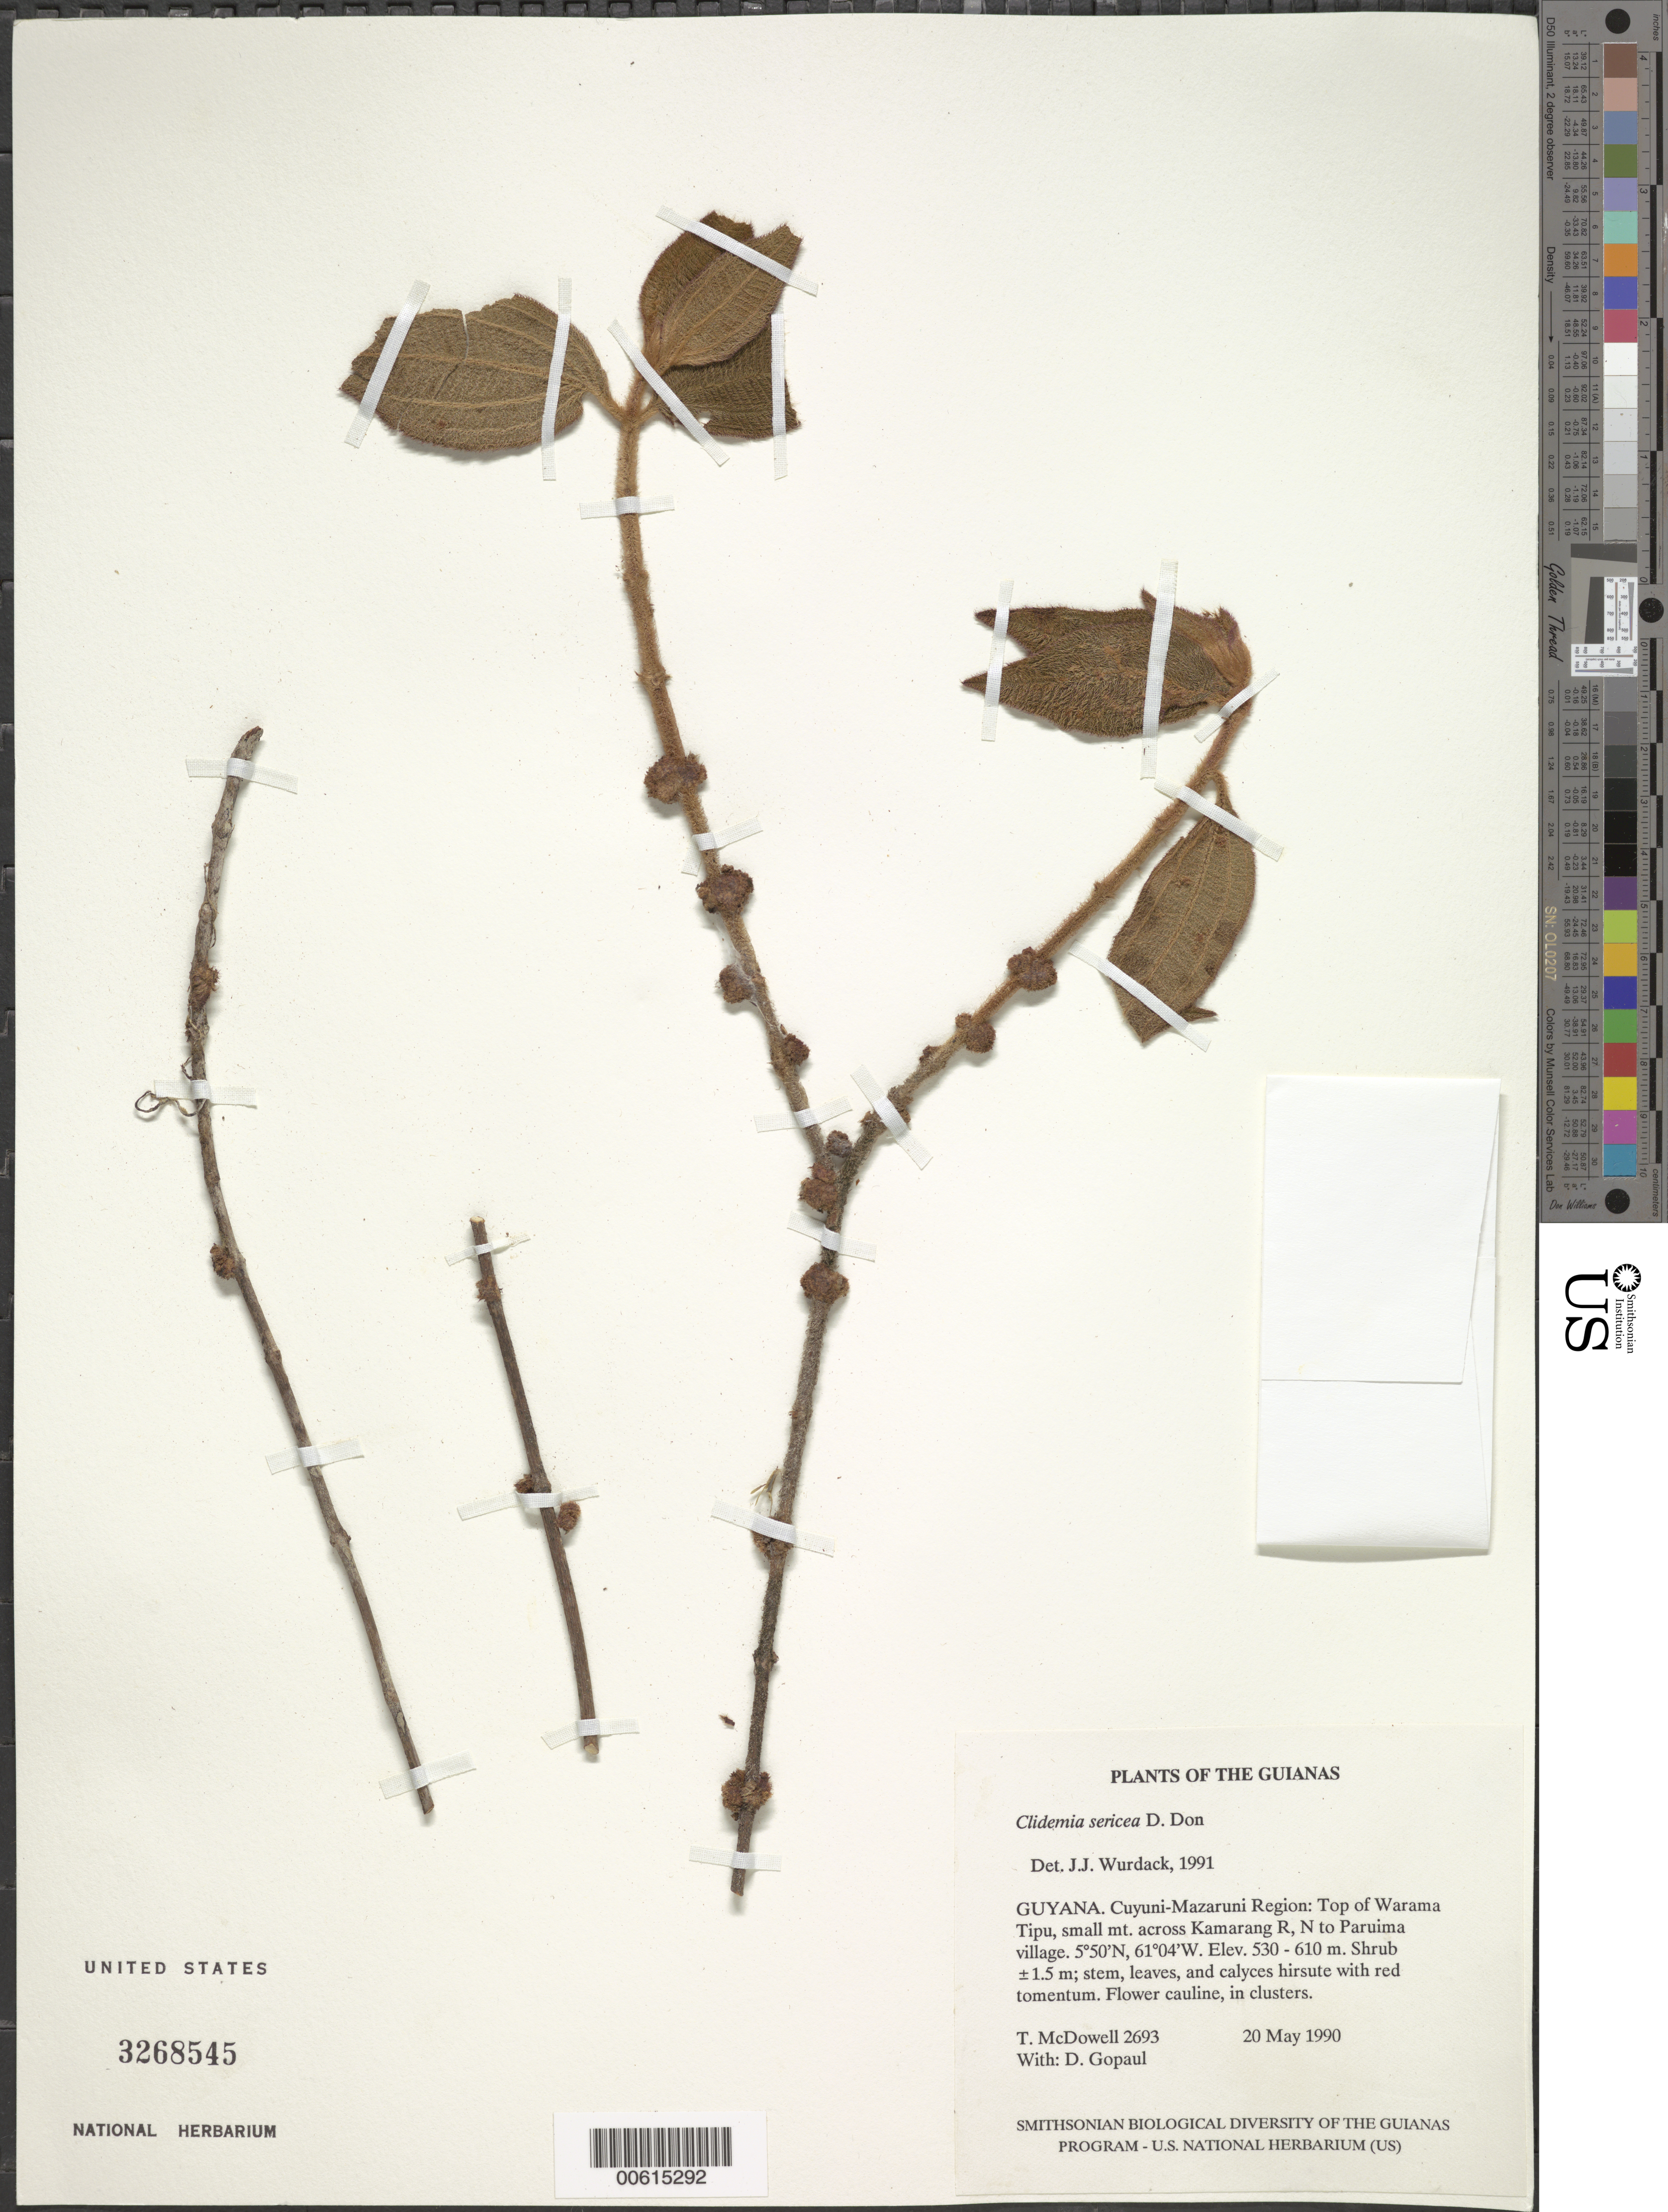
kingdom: Plantae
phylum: Tracheophyta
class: Magnoliopsida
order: Myrtales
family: Melastomataceae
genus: Clidemia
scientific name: Clidemia sericea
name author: D. Don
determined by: Wurdack, John J., (US), US (UNITED STATES)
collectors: T. McDowell & D. Gopaul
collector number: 2693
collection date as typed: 20 May 1990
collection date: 1990-05-20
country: Guyana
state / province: Cuyuni-Mazaruni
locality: Top of Warama Tipu, small mt. across Kamarang R, N of Paruima village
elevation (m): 530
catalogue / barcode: US 3268545